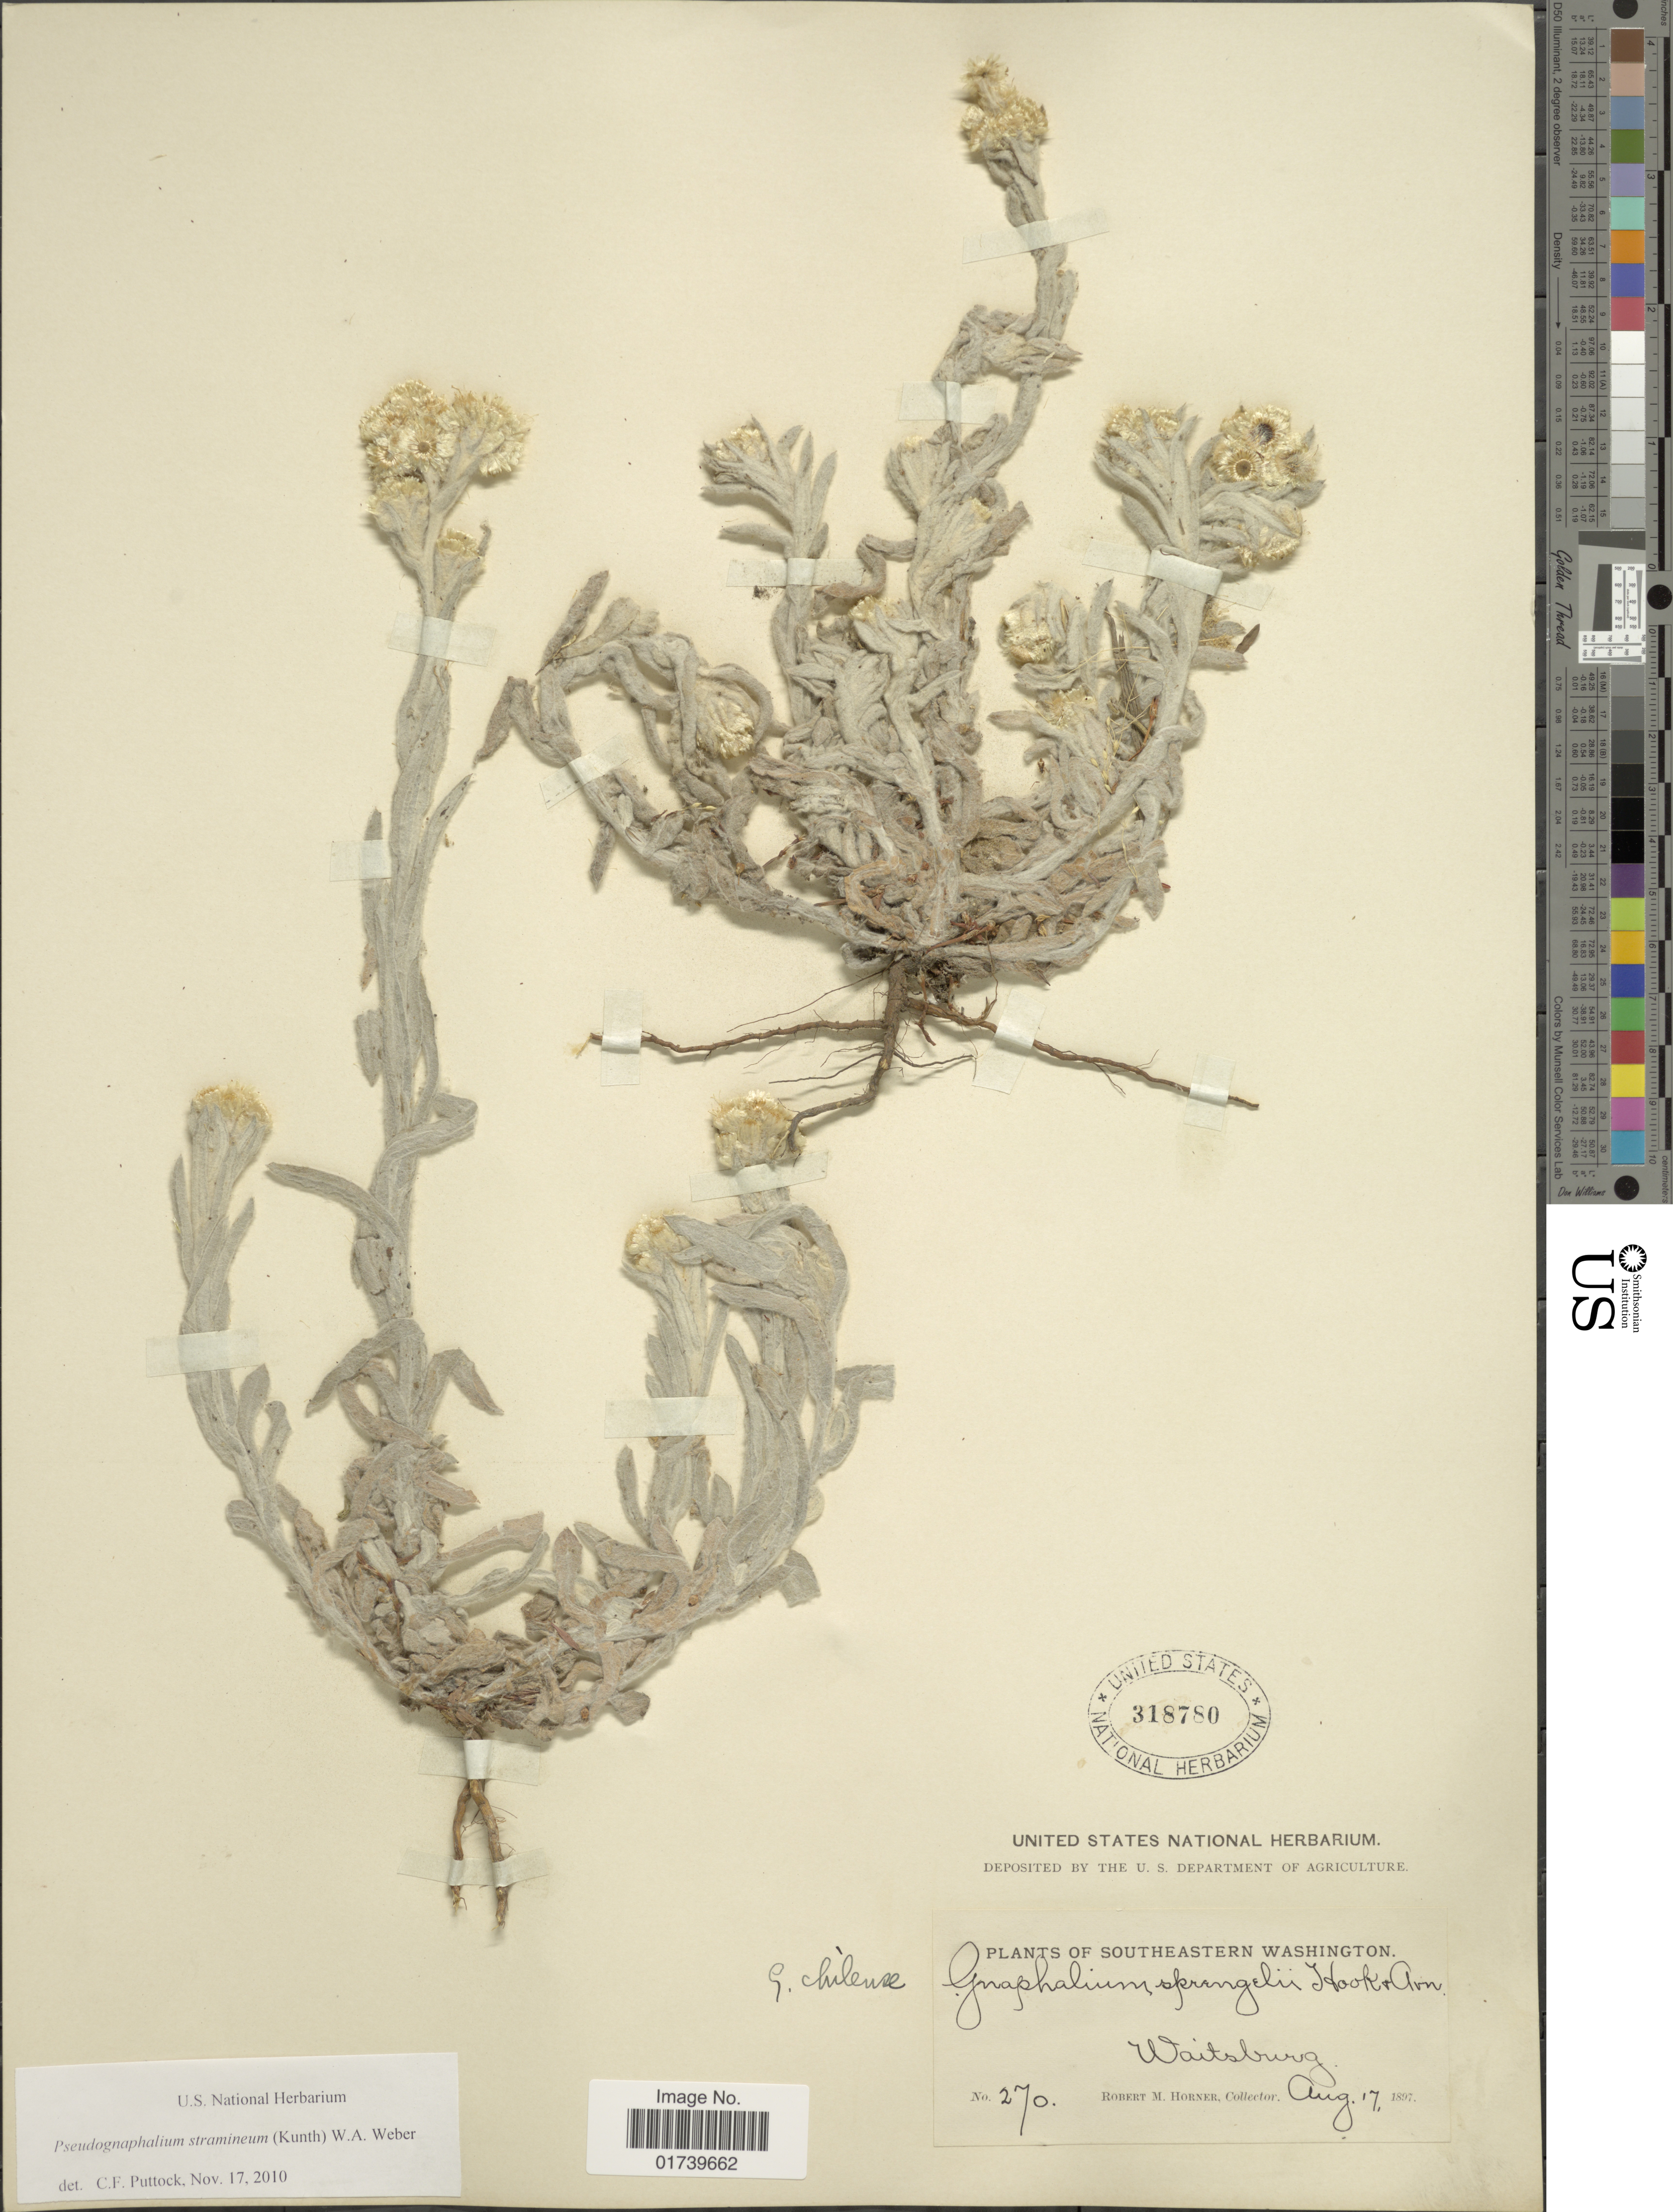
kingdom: Plantae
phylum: Tracheophyta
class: Magnoliopsida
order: Asterales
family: Asteraceae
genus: Pseudognaphalium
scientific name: Pseudognaphalium stramineum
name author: (Kunth) Anderb.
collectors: R. Horner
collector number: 270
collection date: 1897-08-17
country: United States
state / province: Washington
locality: Southeastern Washington, Waitsburg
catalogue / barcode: US 318780